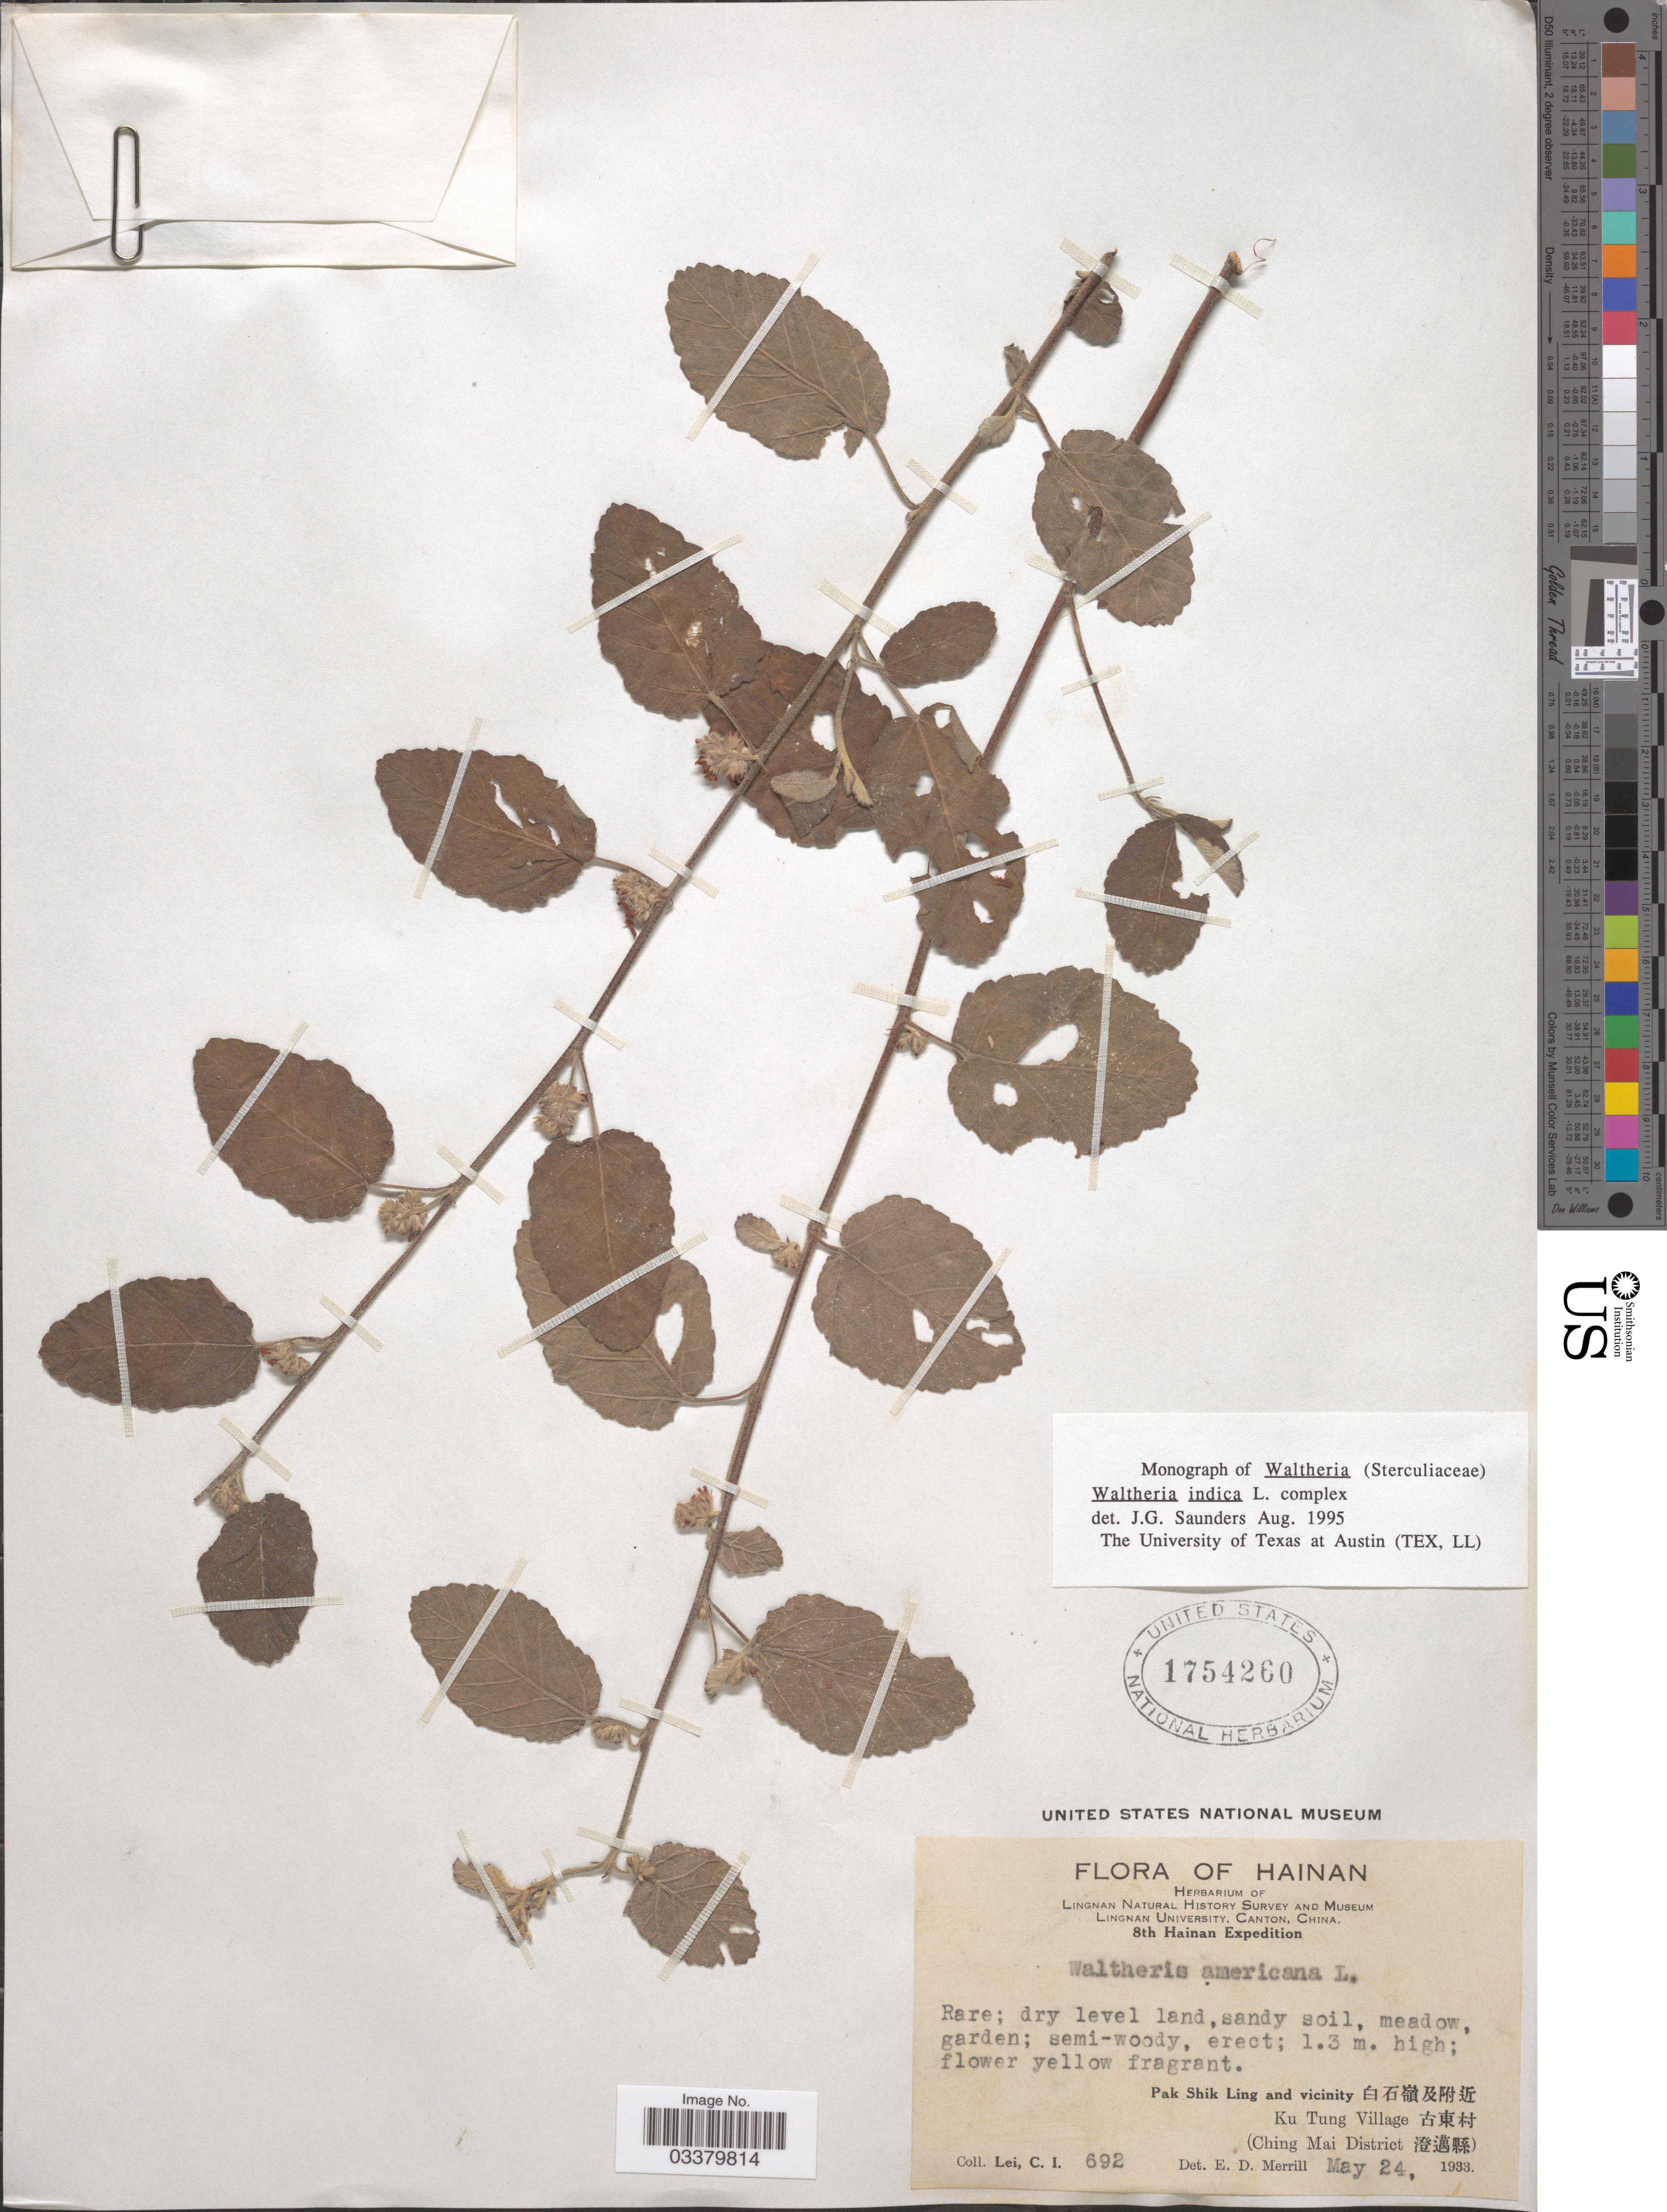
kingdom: Plantae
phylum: Tracheophyta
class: Magnoliopsida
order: Malvales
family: Malvaceae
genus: Waltheria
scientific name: Waltheria indica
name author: L.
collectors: C. I. Lei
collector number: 692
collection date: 1933-05-24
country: China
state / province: Hainan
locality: Pak Shik Ling and vicinity X, Ku Tung Village X, (Ching Mai District X).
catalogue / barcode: US 1754260